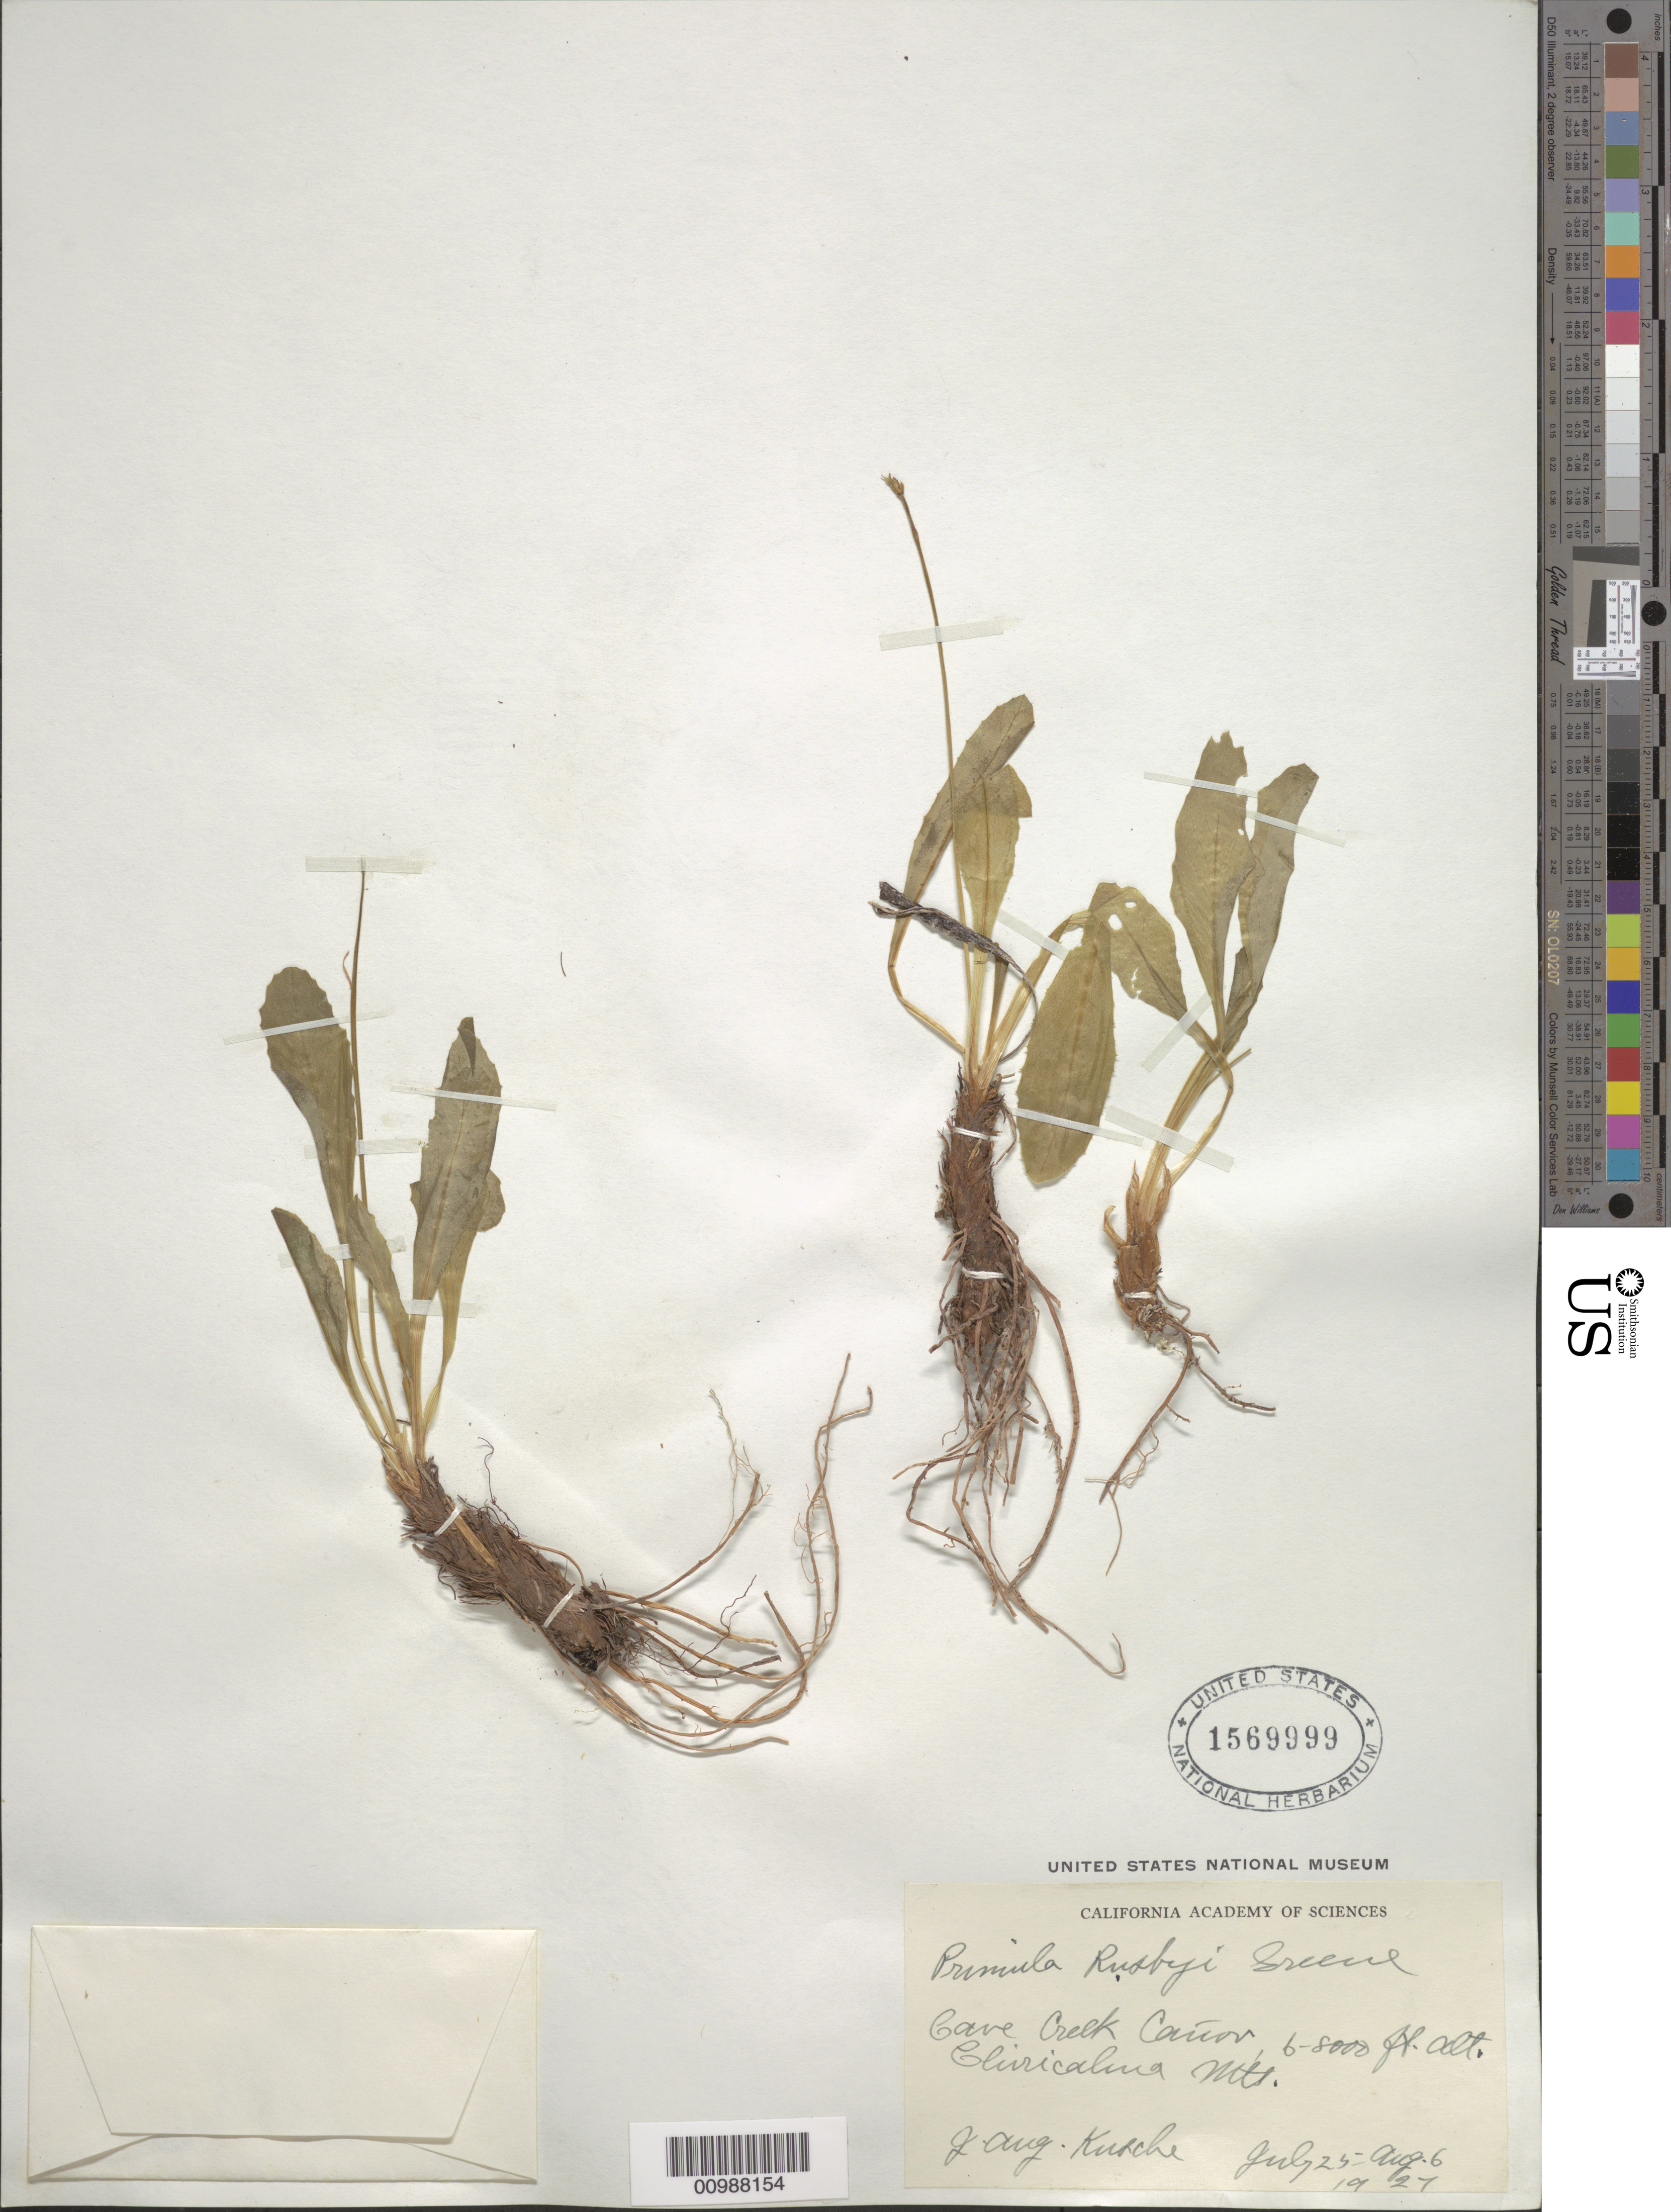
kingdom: Plantae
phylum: Tracheophyta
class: Magnoliopsida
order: Ericales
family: Primulaceae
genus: Primula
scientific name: Primula rusbyi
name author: Greene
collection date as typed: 25 Jul 1927 to 06 Aug 1927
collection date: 1927-07-25/1927-08-06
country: United States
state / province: Arizona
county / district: Cochise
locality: Cave Creek Canyon, Chiricahua Mountains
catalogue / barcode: US 1569999